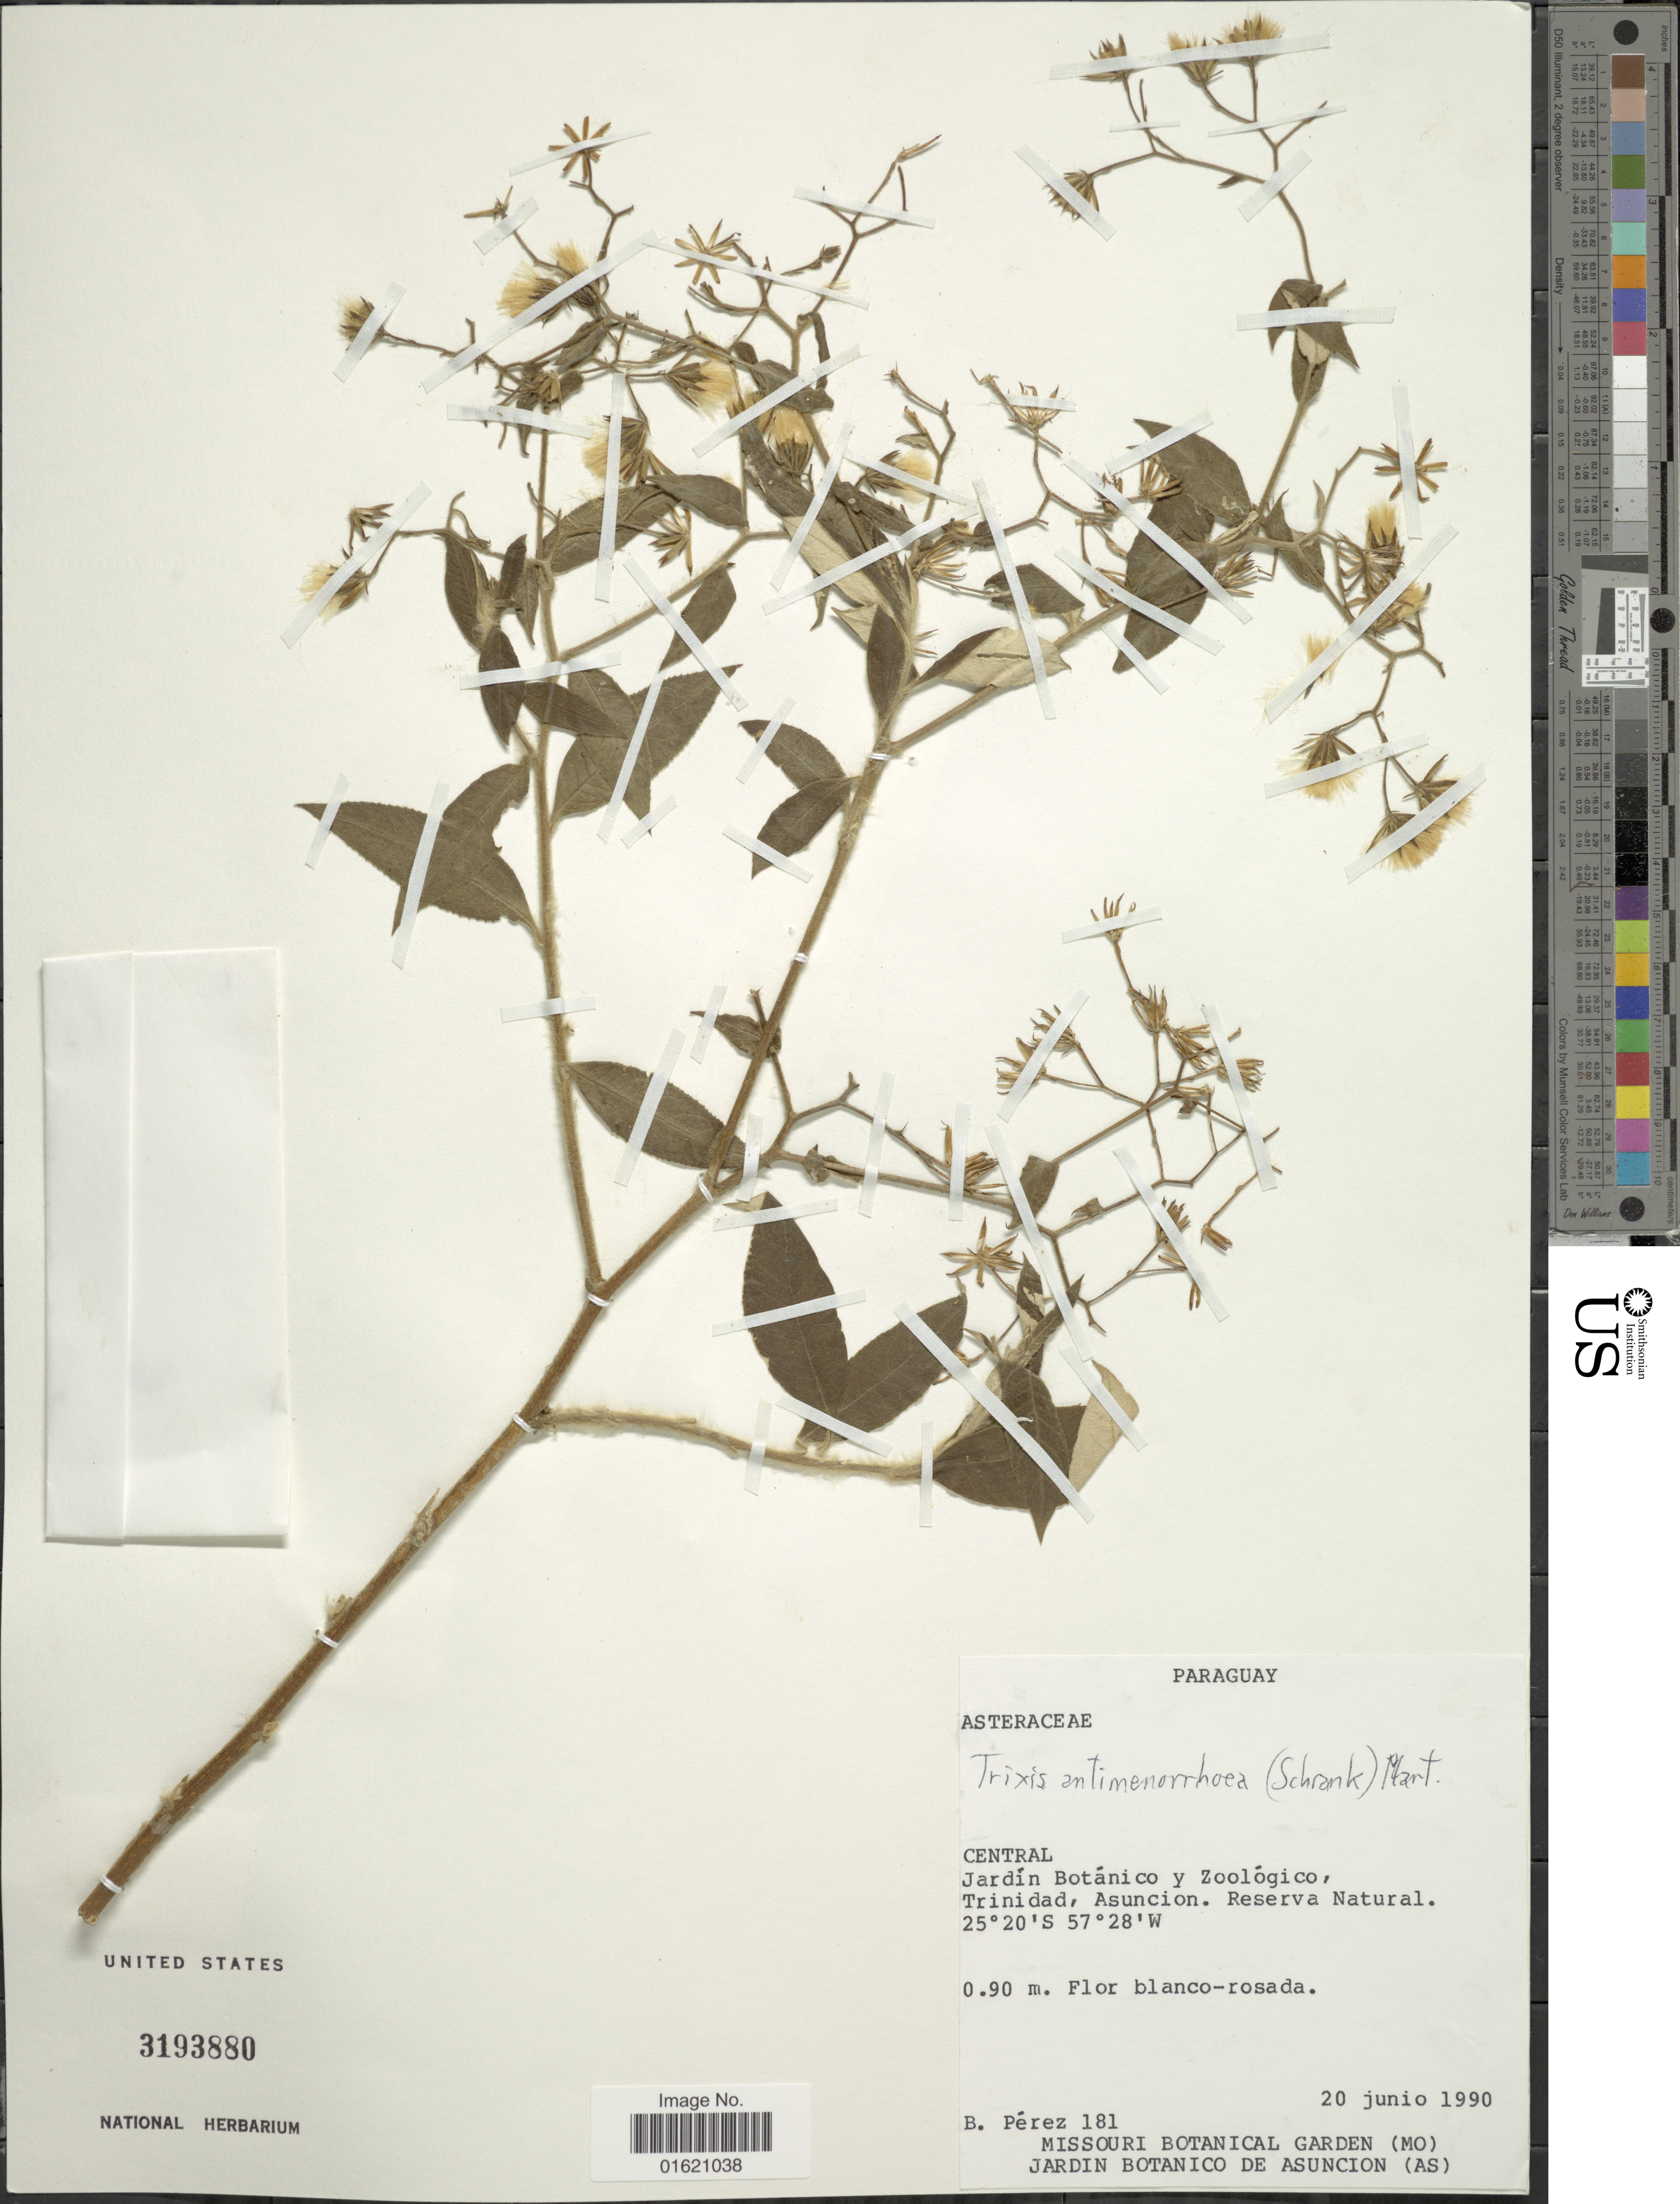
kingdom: Plantae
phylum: Tracheophyta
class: Magnoliopsida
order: Asterales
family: Asteraceae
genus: Trixis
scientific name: Trixis antimenorrhoea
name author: (Schrank) Mart. ex Kuntze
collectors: B. Pérez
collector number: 181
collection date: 1990-06-20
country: Paraguay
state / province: Asuncion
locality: Jardín Botánico y Zoológico, Trinidad, Reserva Natural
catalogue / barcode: US 3193880